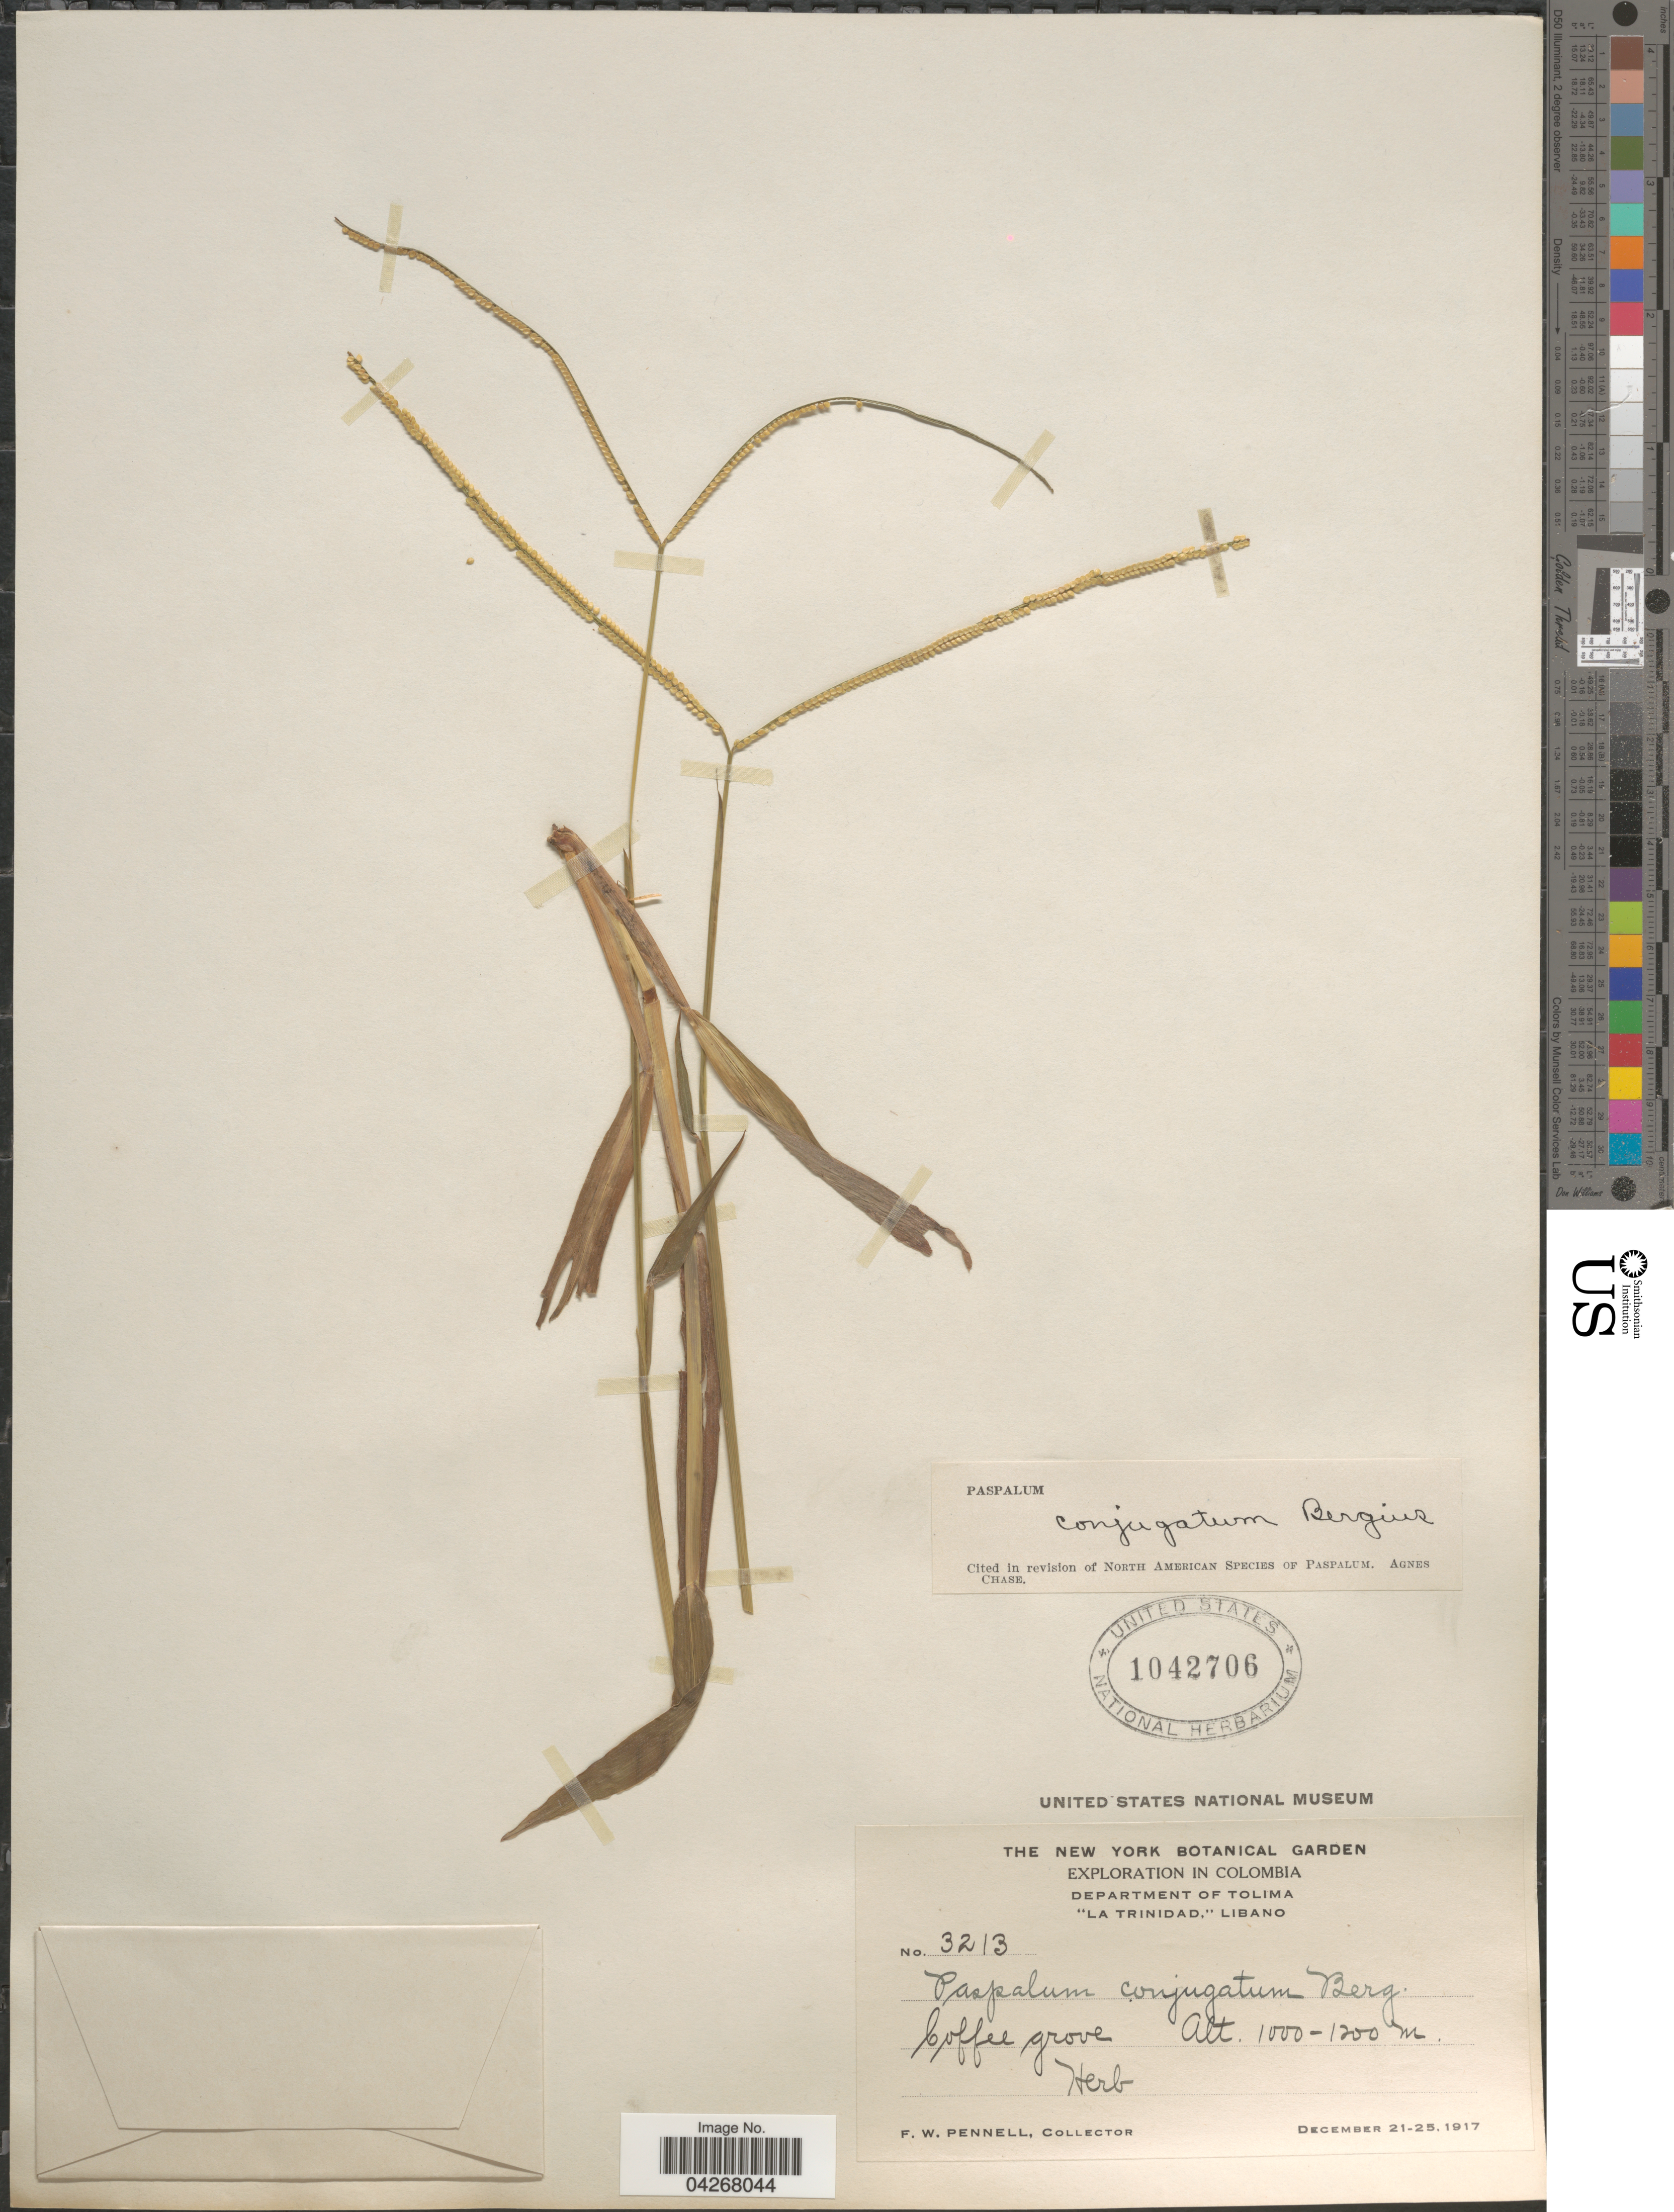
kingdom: Plantae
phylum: Tracheophyta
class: Liliopsida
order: Poales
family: Poaceae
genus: Paspalum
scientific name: Paspalum conjugatum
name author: P.J. Bergius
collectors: F. W. Pennell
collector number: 3213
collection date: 1917-12-21/1917-12-25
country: Colombia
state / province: Tolima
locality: Exploration in Colombia. Department of Tolima. "La Trinidad," Libano. Coffee grove.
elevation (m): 1000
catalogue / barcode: US 1042706